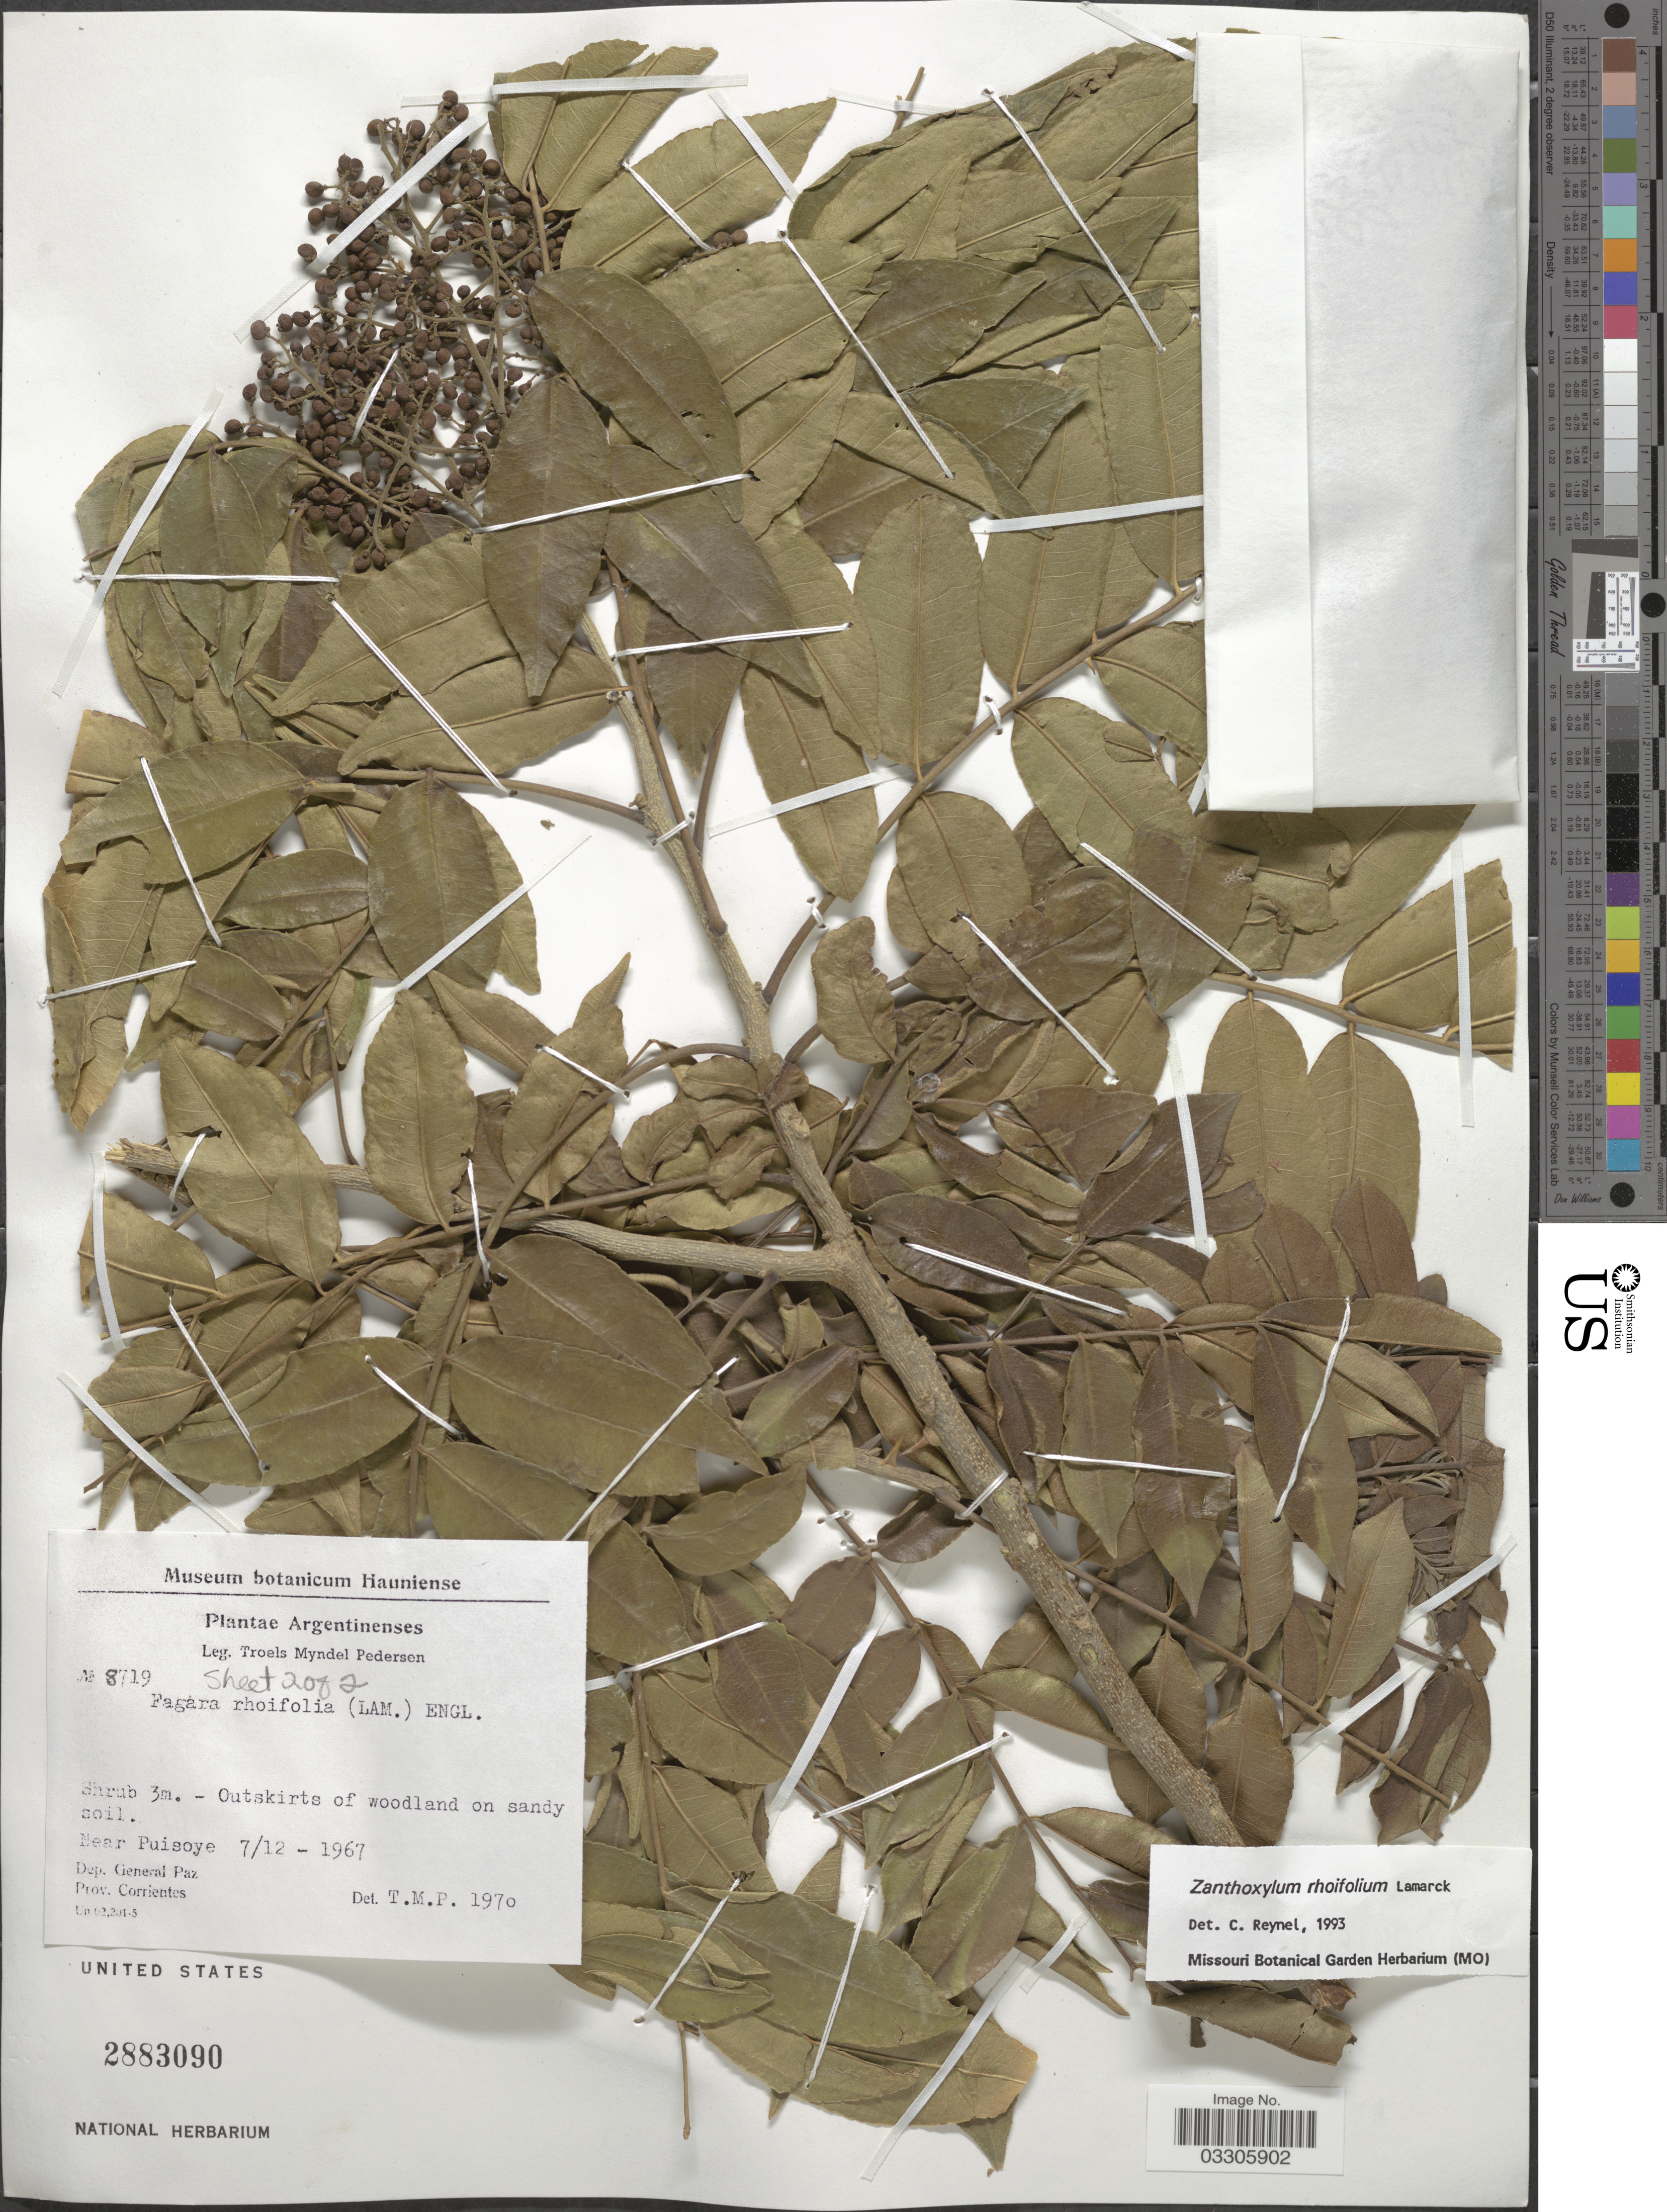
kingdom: Plantae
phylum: Tracheophyta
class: Magnoliopsida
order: Sapindales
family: Rutaceae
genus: Zanthoxylum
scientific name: Zanthoxylum rhoifolium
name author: Lam.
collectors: T. Pederson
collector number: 8719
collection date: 1967-12-07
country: Argentina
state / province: Corrientes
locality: Near Puisoye, Dep. General Paz.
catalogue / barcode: US 2883090